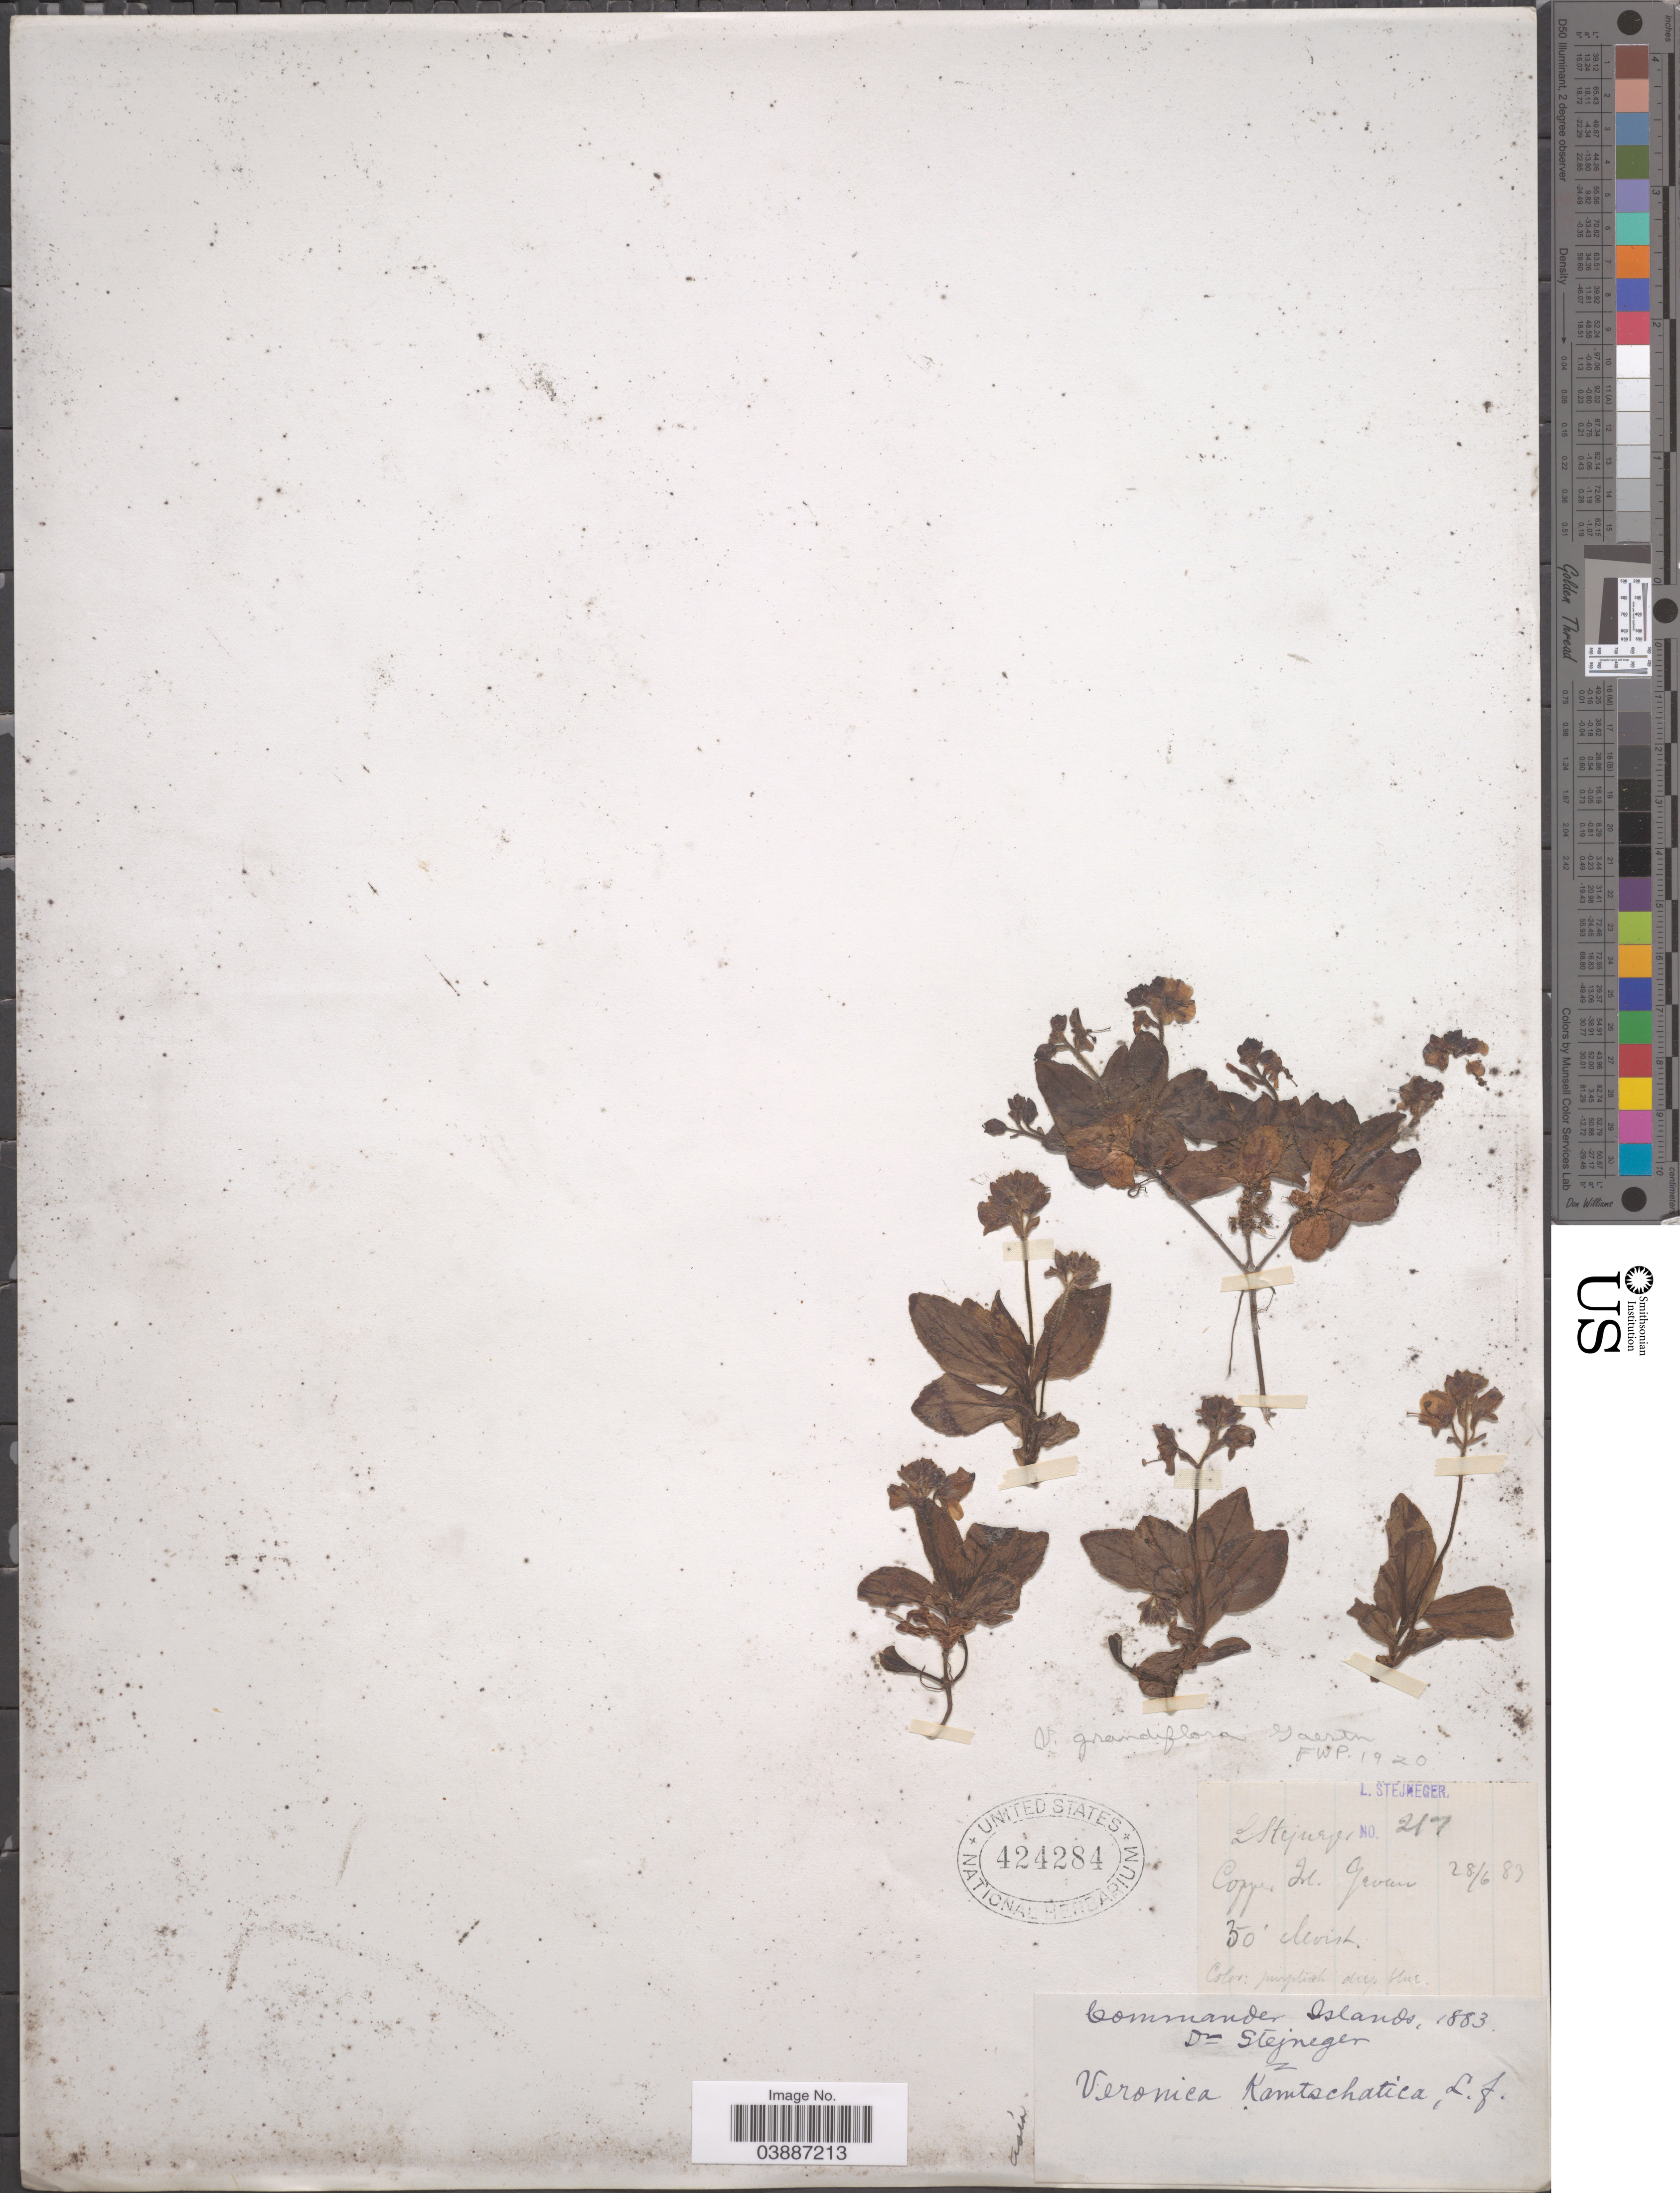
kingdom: Plantae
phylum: Tracheophyta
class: Magnoliopsida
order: Lamiales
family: Plantaginaceae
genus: Veronica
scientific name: Veronica grandiflora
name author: Gaertn.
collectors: L. Stejneger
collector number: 217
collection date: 1883-06-28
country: Russian Federation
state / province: Kamchatka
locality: Copper Is. Commander Islands.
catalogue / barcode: US 424284